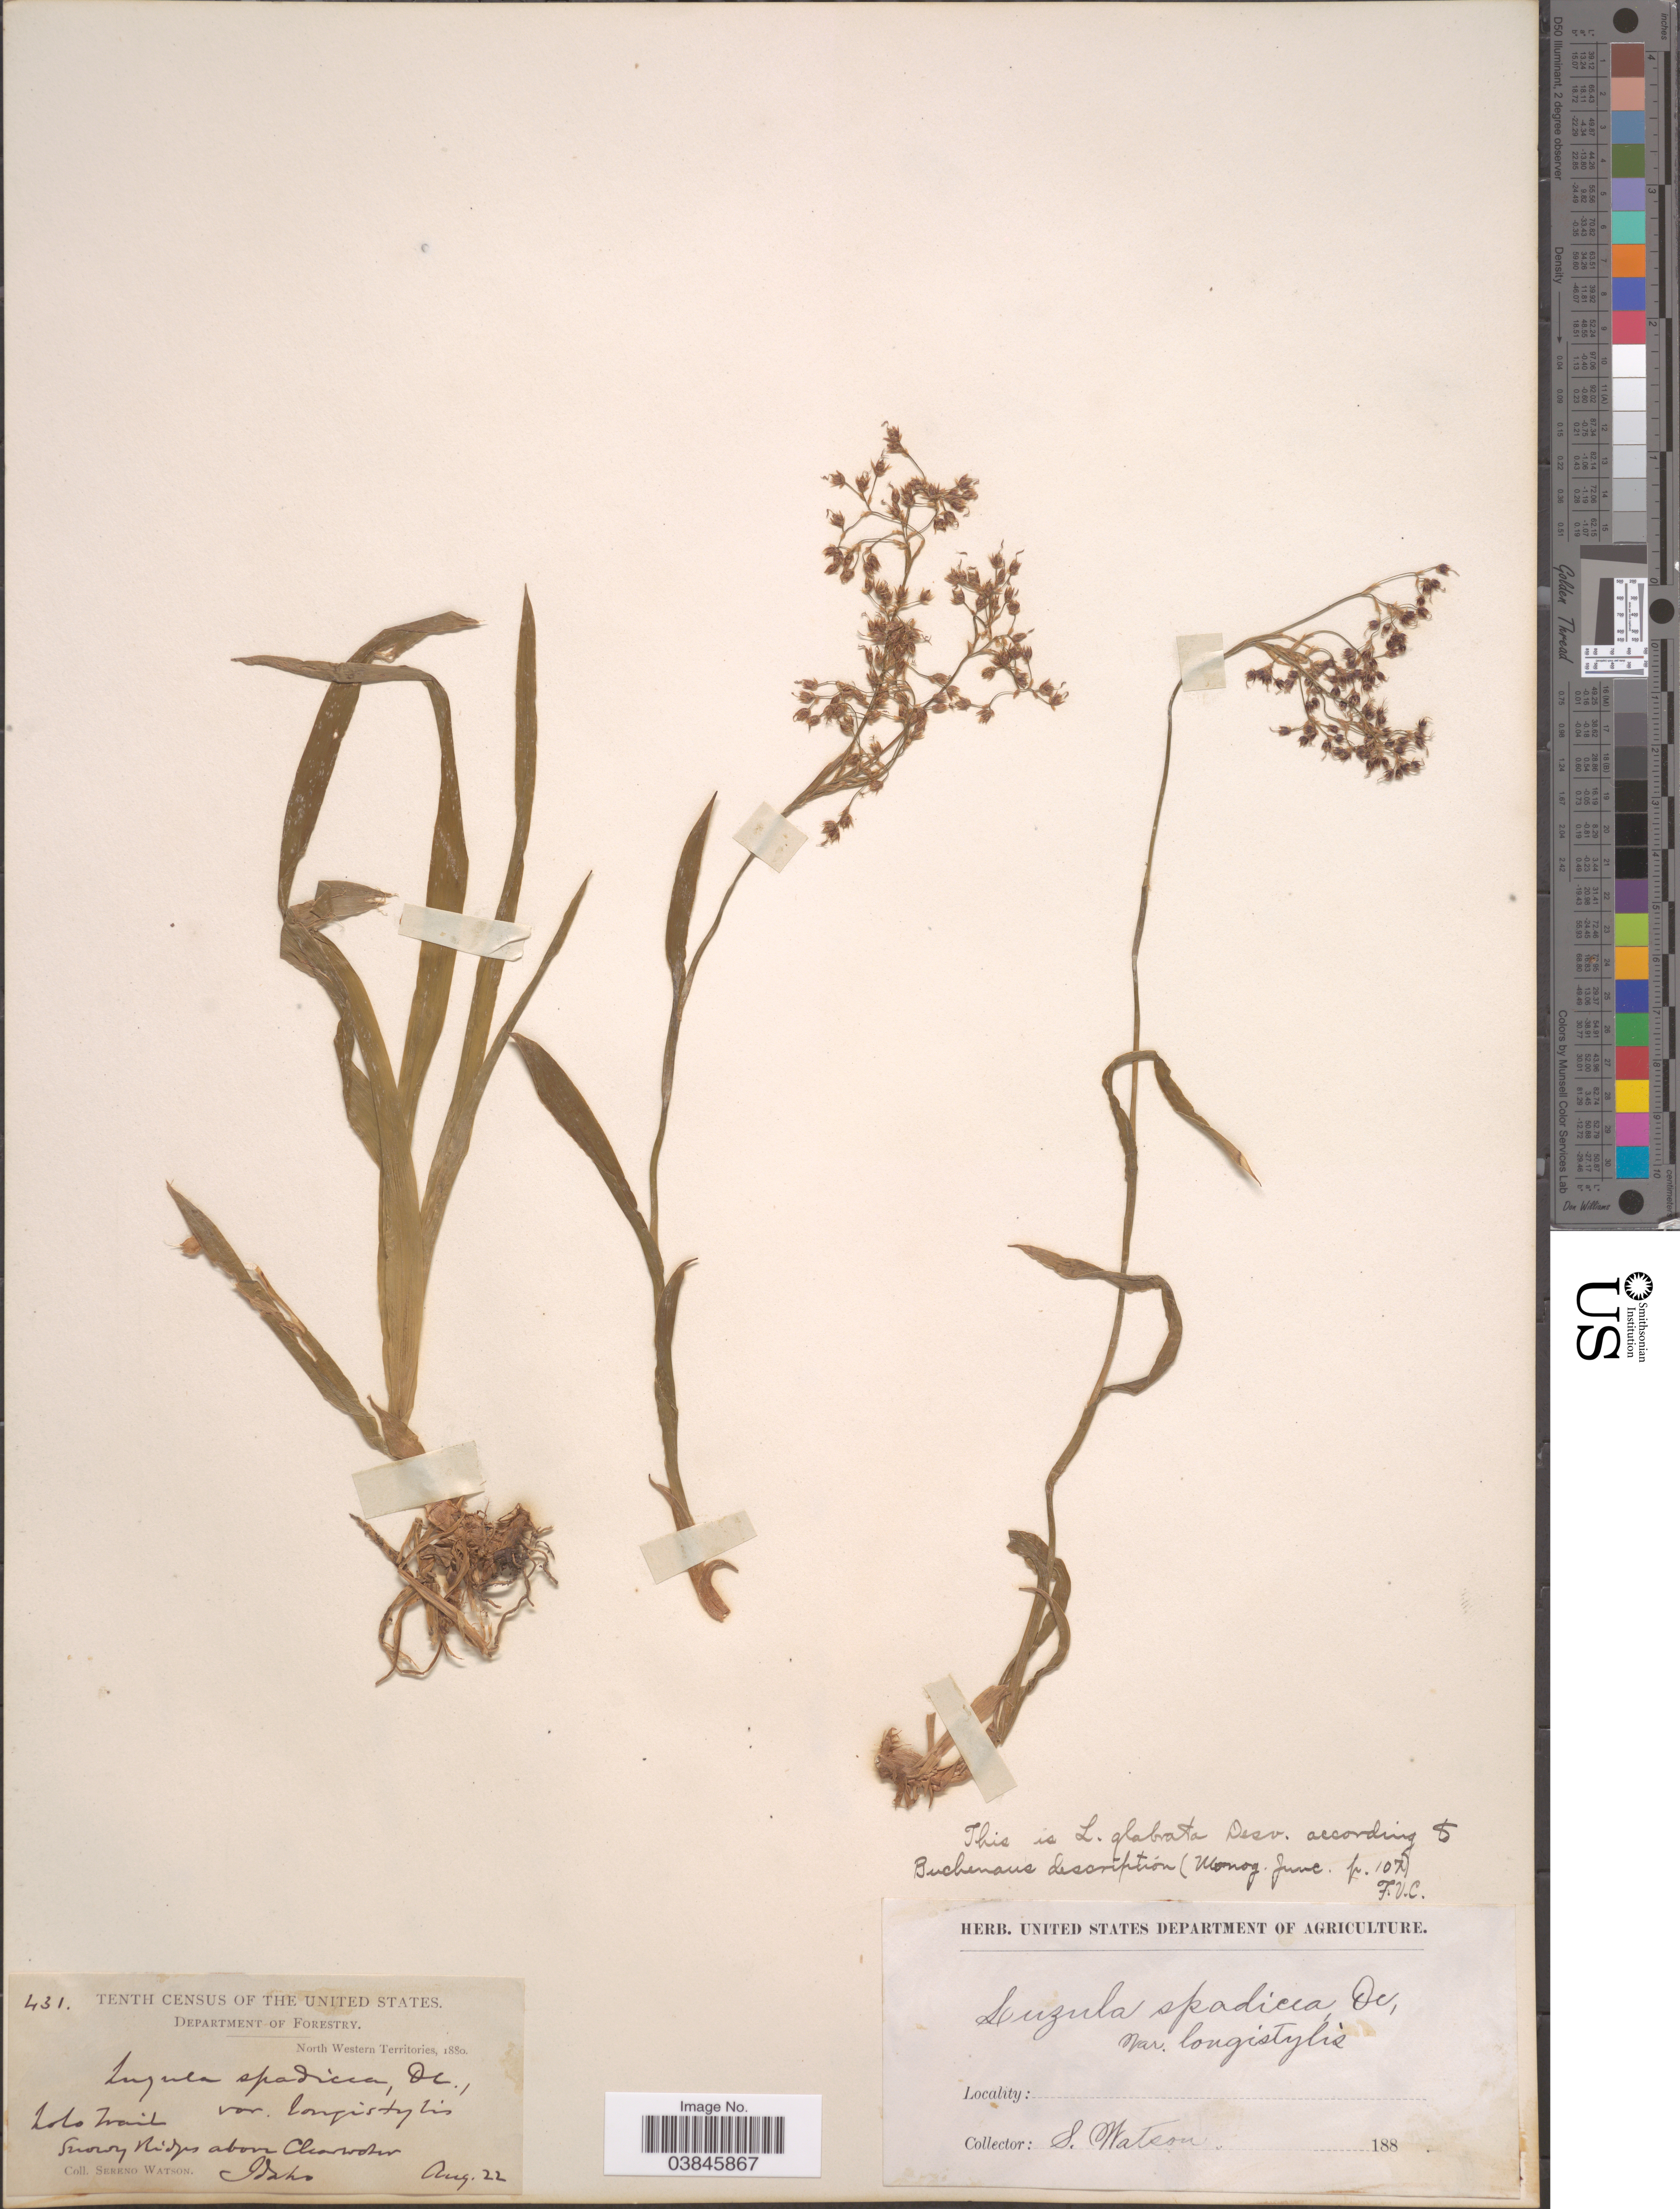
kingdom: Plantae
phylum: Tracheophyta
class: Liliopsida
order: Poales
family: Juncaceae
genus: Luzula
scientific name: Luzula glabrata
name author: (Hoppe) Desv.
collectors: S. Watson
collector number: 431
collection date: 1880-08-22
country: United States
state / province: Idaho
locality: Above Clearwater.